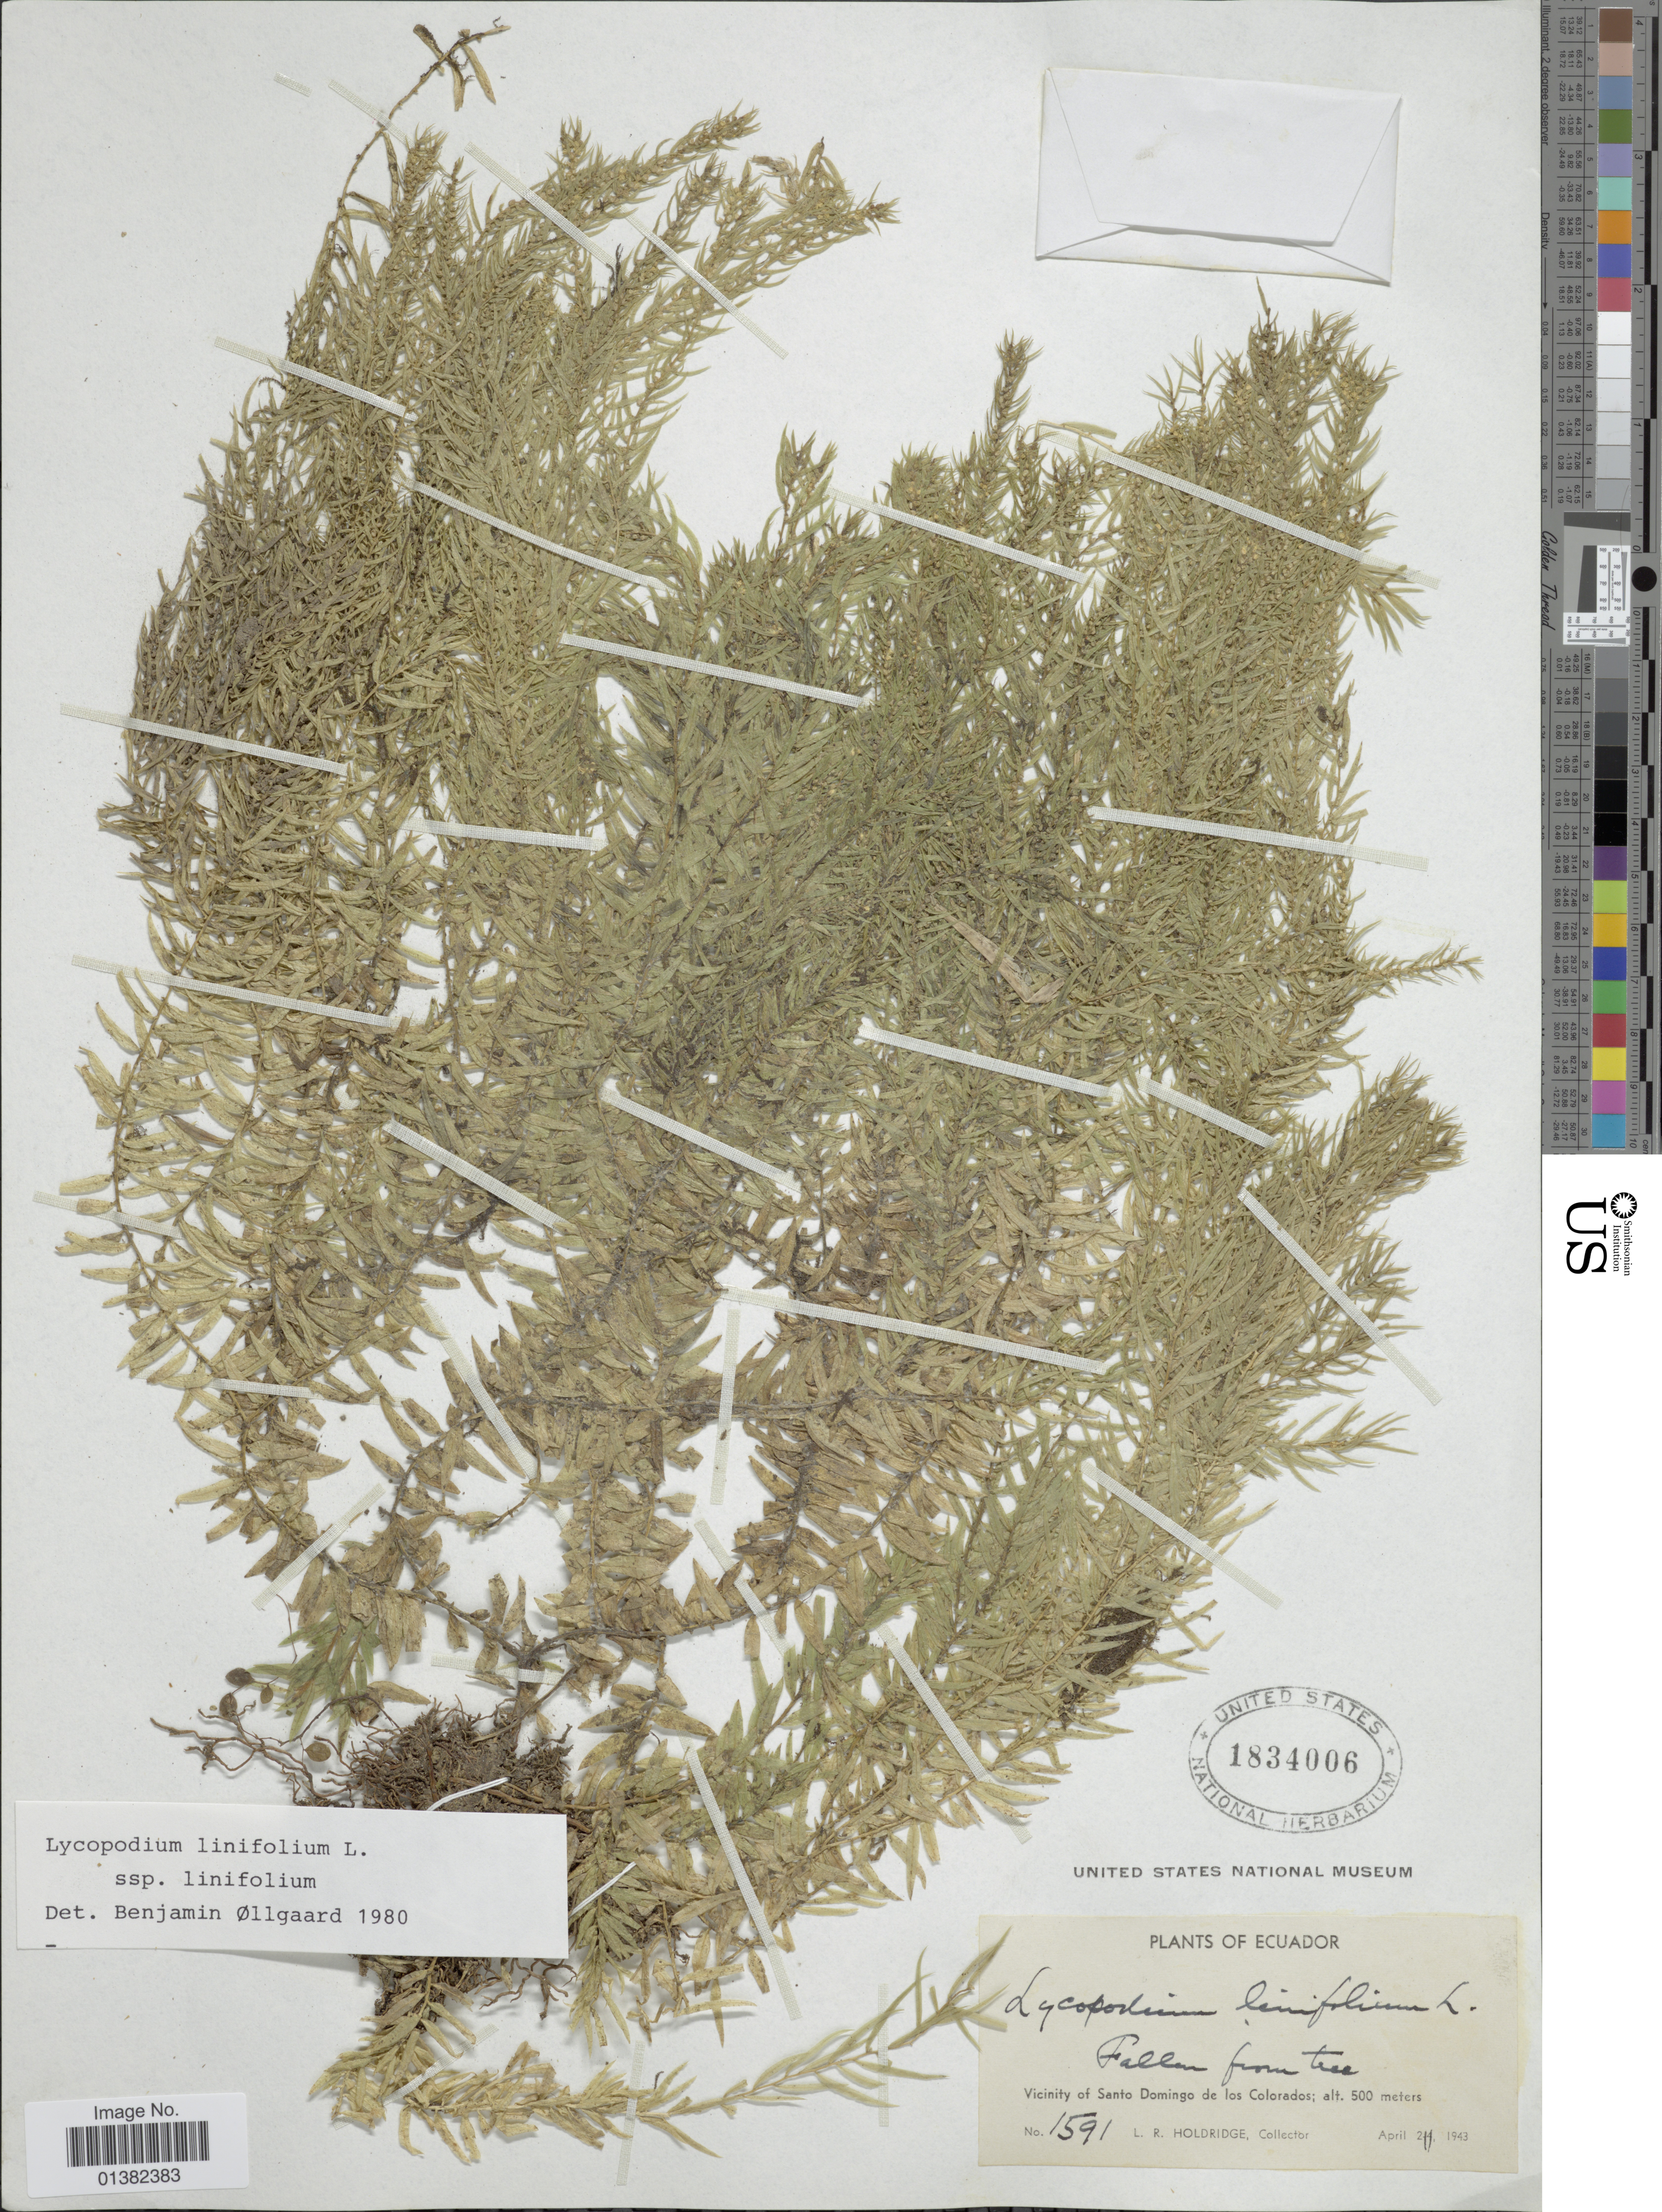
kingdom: Plantae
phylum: Tracheophyta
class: Lycopodiopsida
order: Lycopodiales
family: Lycopodiaceae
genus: Phlegmariurus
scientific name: Phlegmariurus linifolius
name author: (L.) B. Øllg.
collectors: L. Holdridge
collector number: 1591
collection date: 1943-04-02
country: Ecuador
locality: Vicinity of Santo Domingo de los Colorados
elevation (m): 500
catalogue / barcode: US 1834006